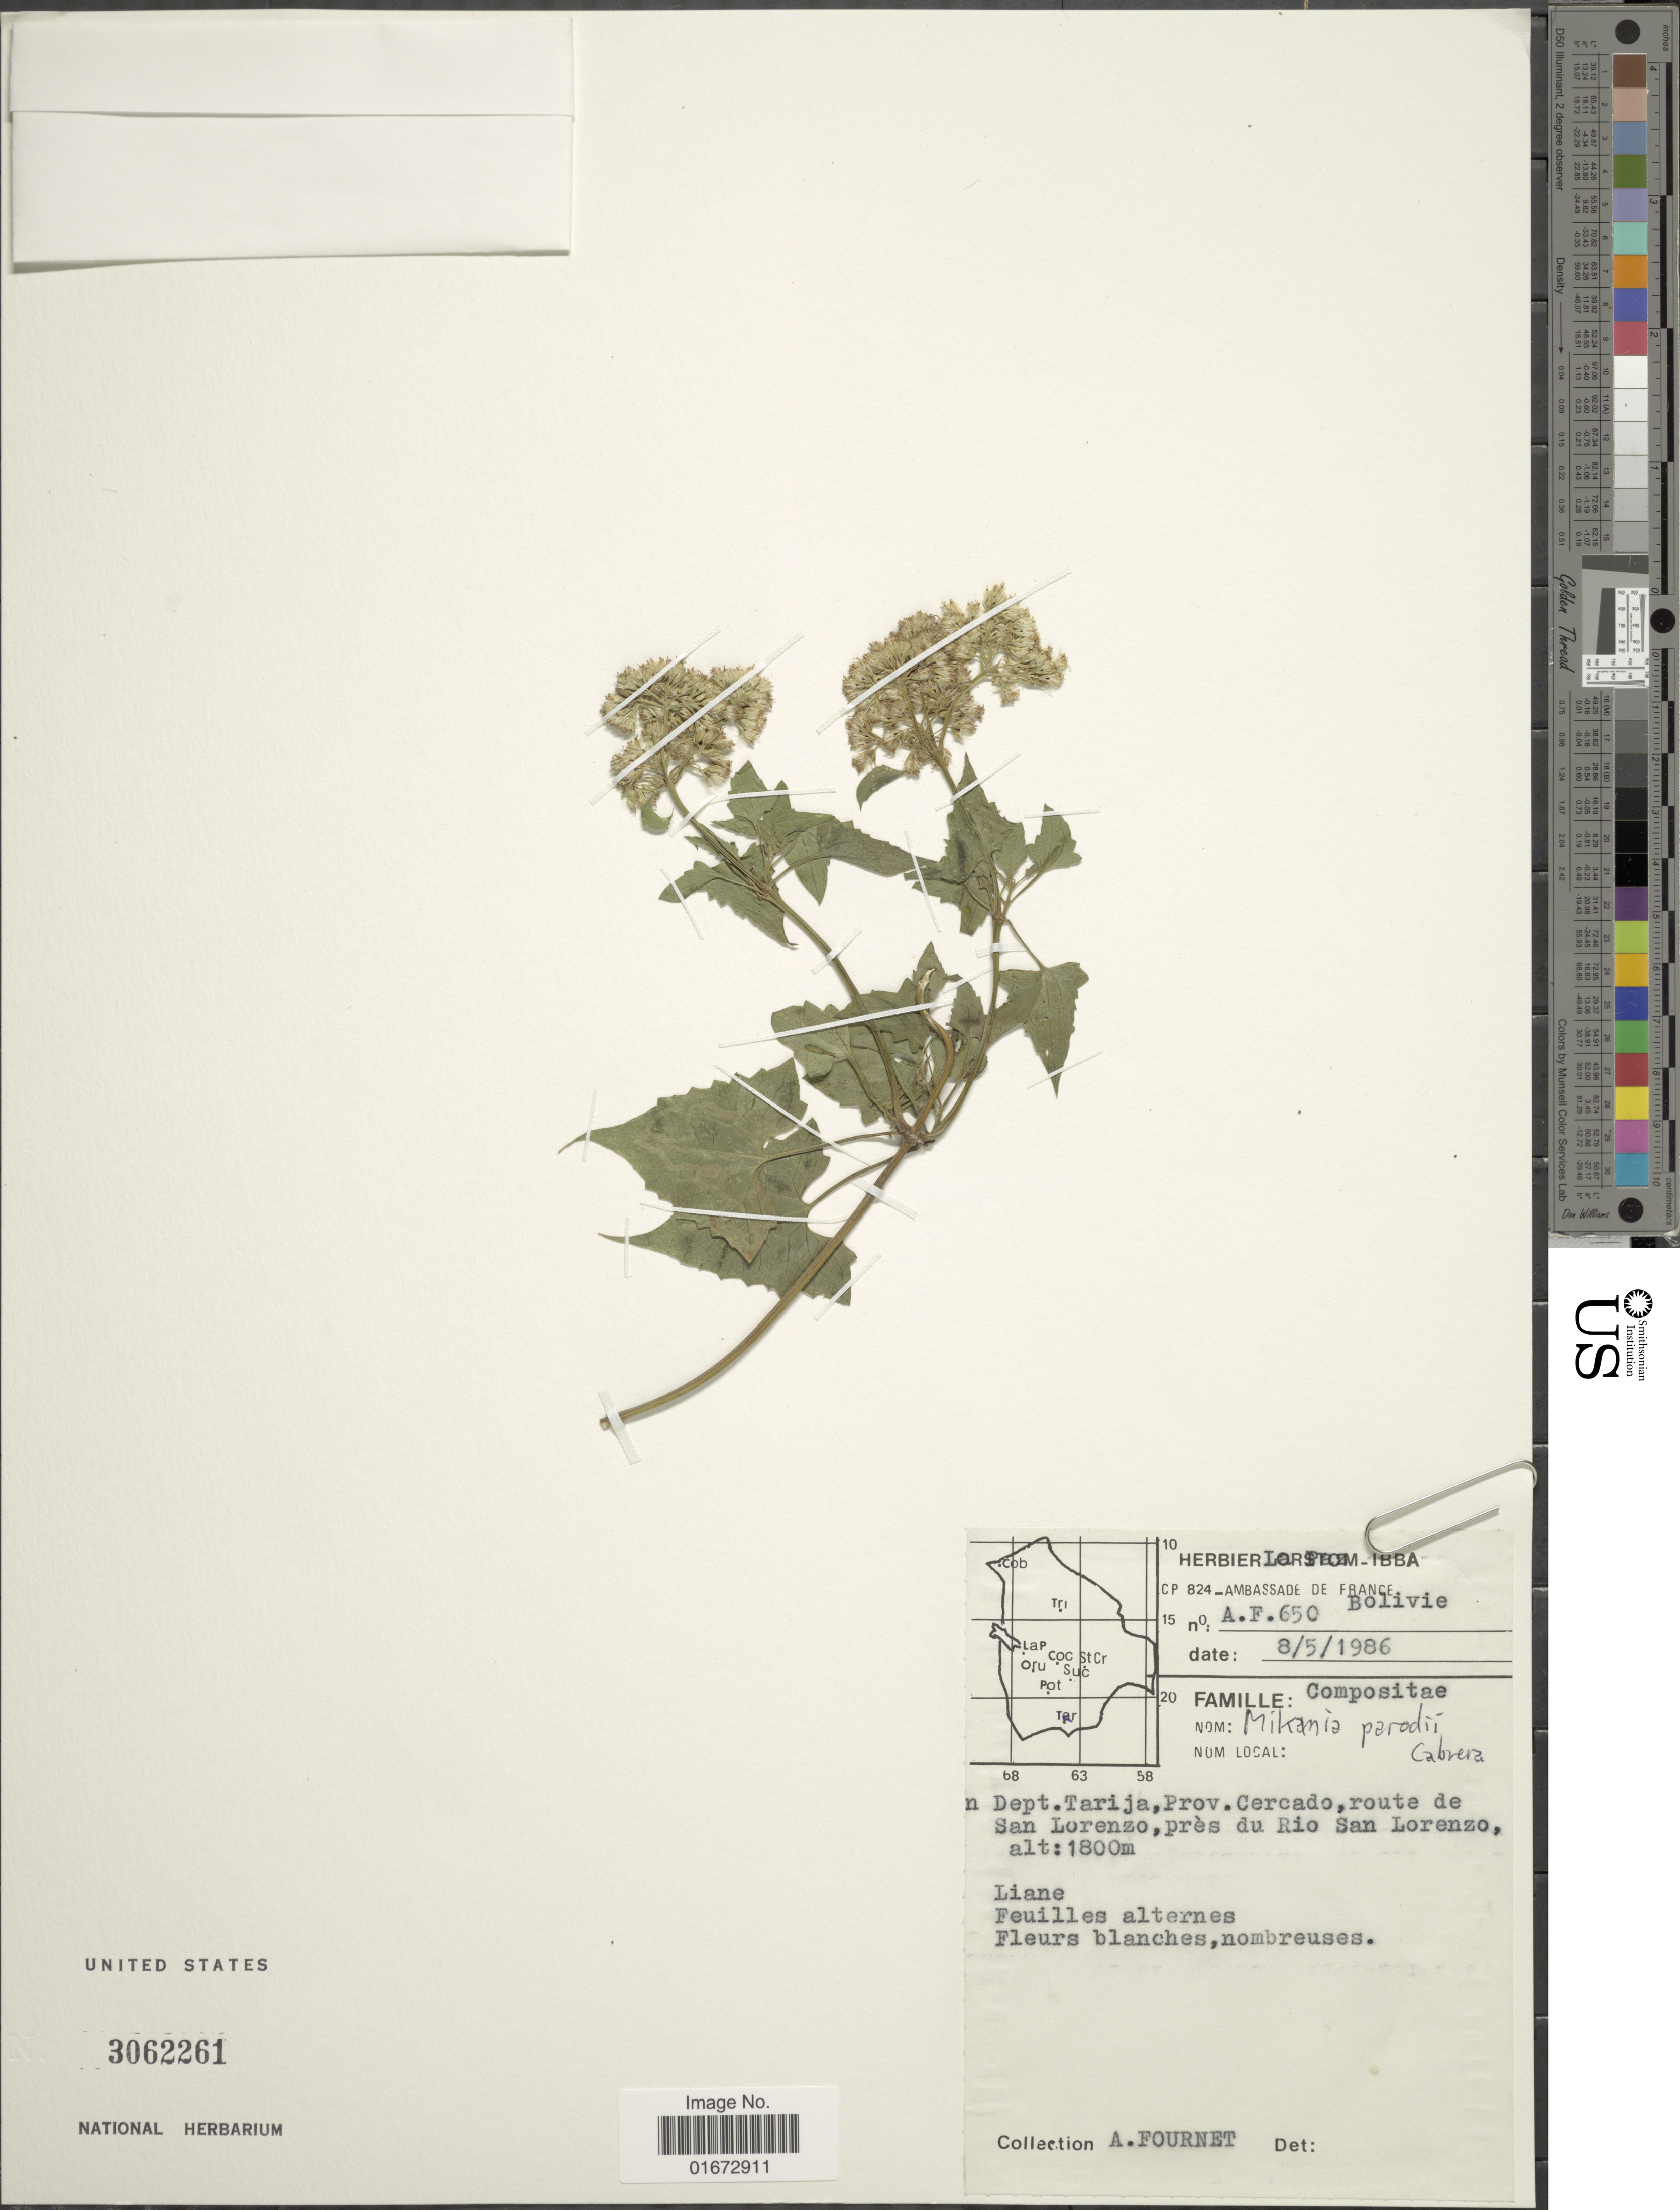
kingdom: Plantae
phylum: Tracheophyta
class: Magnoliopsida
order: Asterales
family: Asteraceae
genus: Mikania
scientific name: Mikania parodii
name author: Cabrera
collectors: A. Fournet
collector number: A.F.650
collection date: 1986-05-08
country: Bolivia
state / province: Tarija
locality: Dept. Tarija. Prov. Cercado, route de San Lorenzo, près du Rio San Lorenzo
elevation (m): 1800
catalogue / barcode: US 3062261